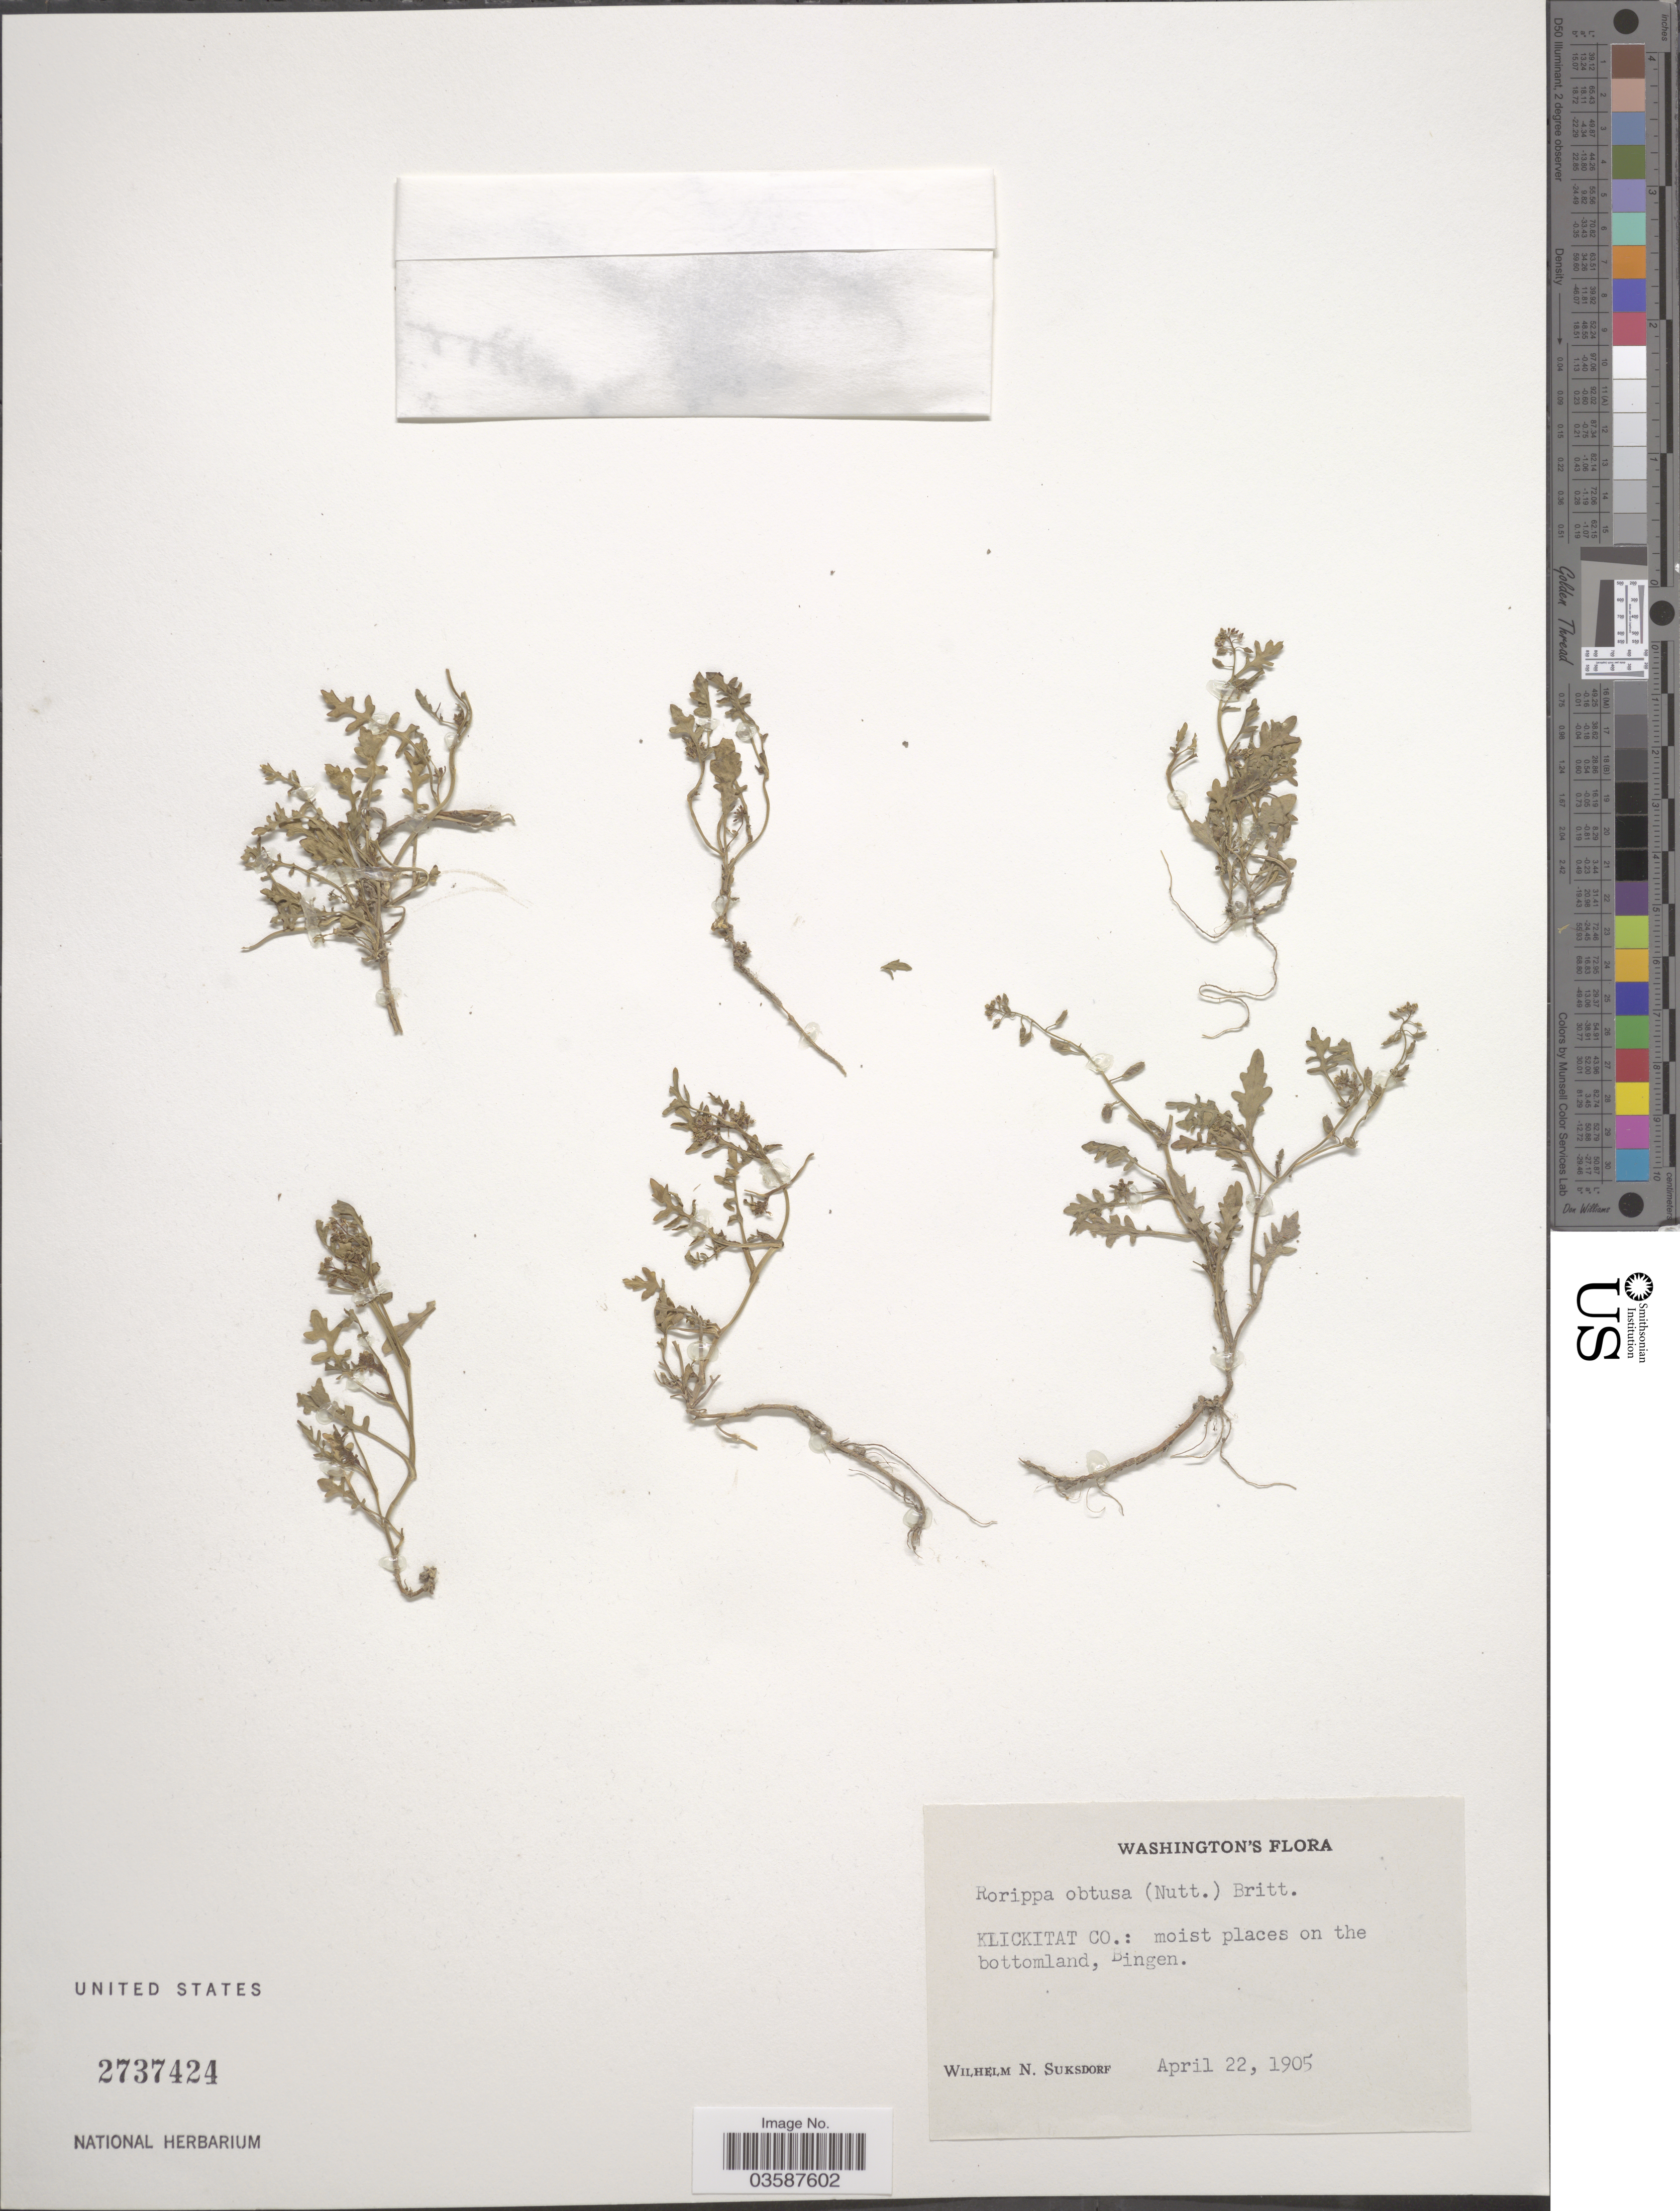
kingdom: Plantae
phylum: Tracheophyta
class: Magnoliopsida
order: Brassicales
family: Brassicaceae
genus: Rorippa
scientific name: Rorippa teres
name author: (Michx.) Stuckey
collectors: W. N. Suksdorf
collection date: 1905-04-22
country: United States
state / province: Washington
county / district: Klickitat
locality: Klickitat Co.: moist places on the bottomland, Bingen.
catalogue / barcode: US 2737424